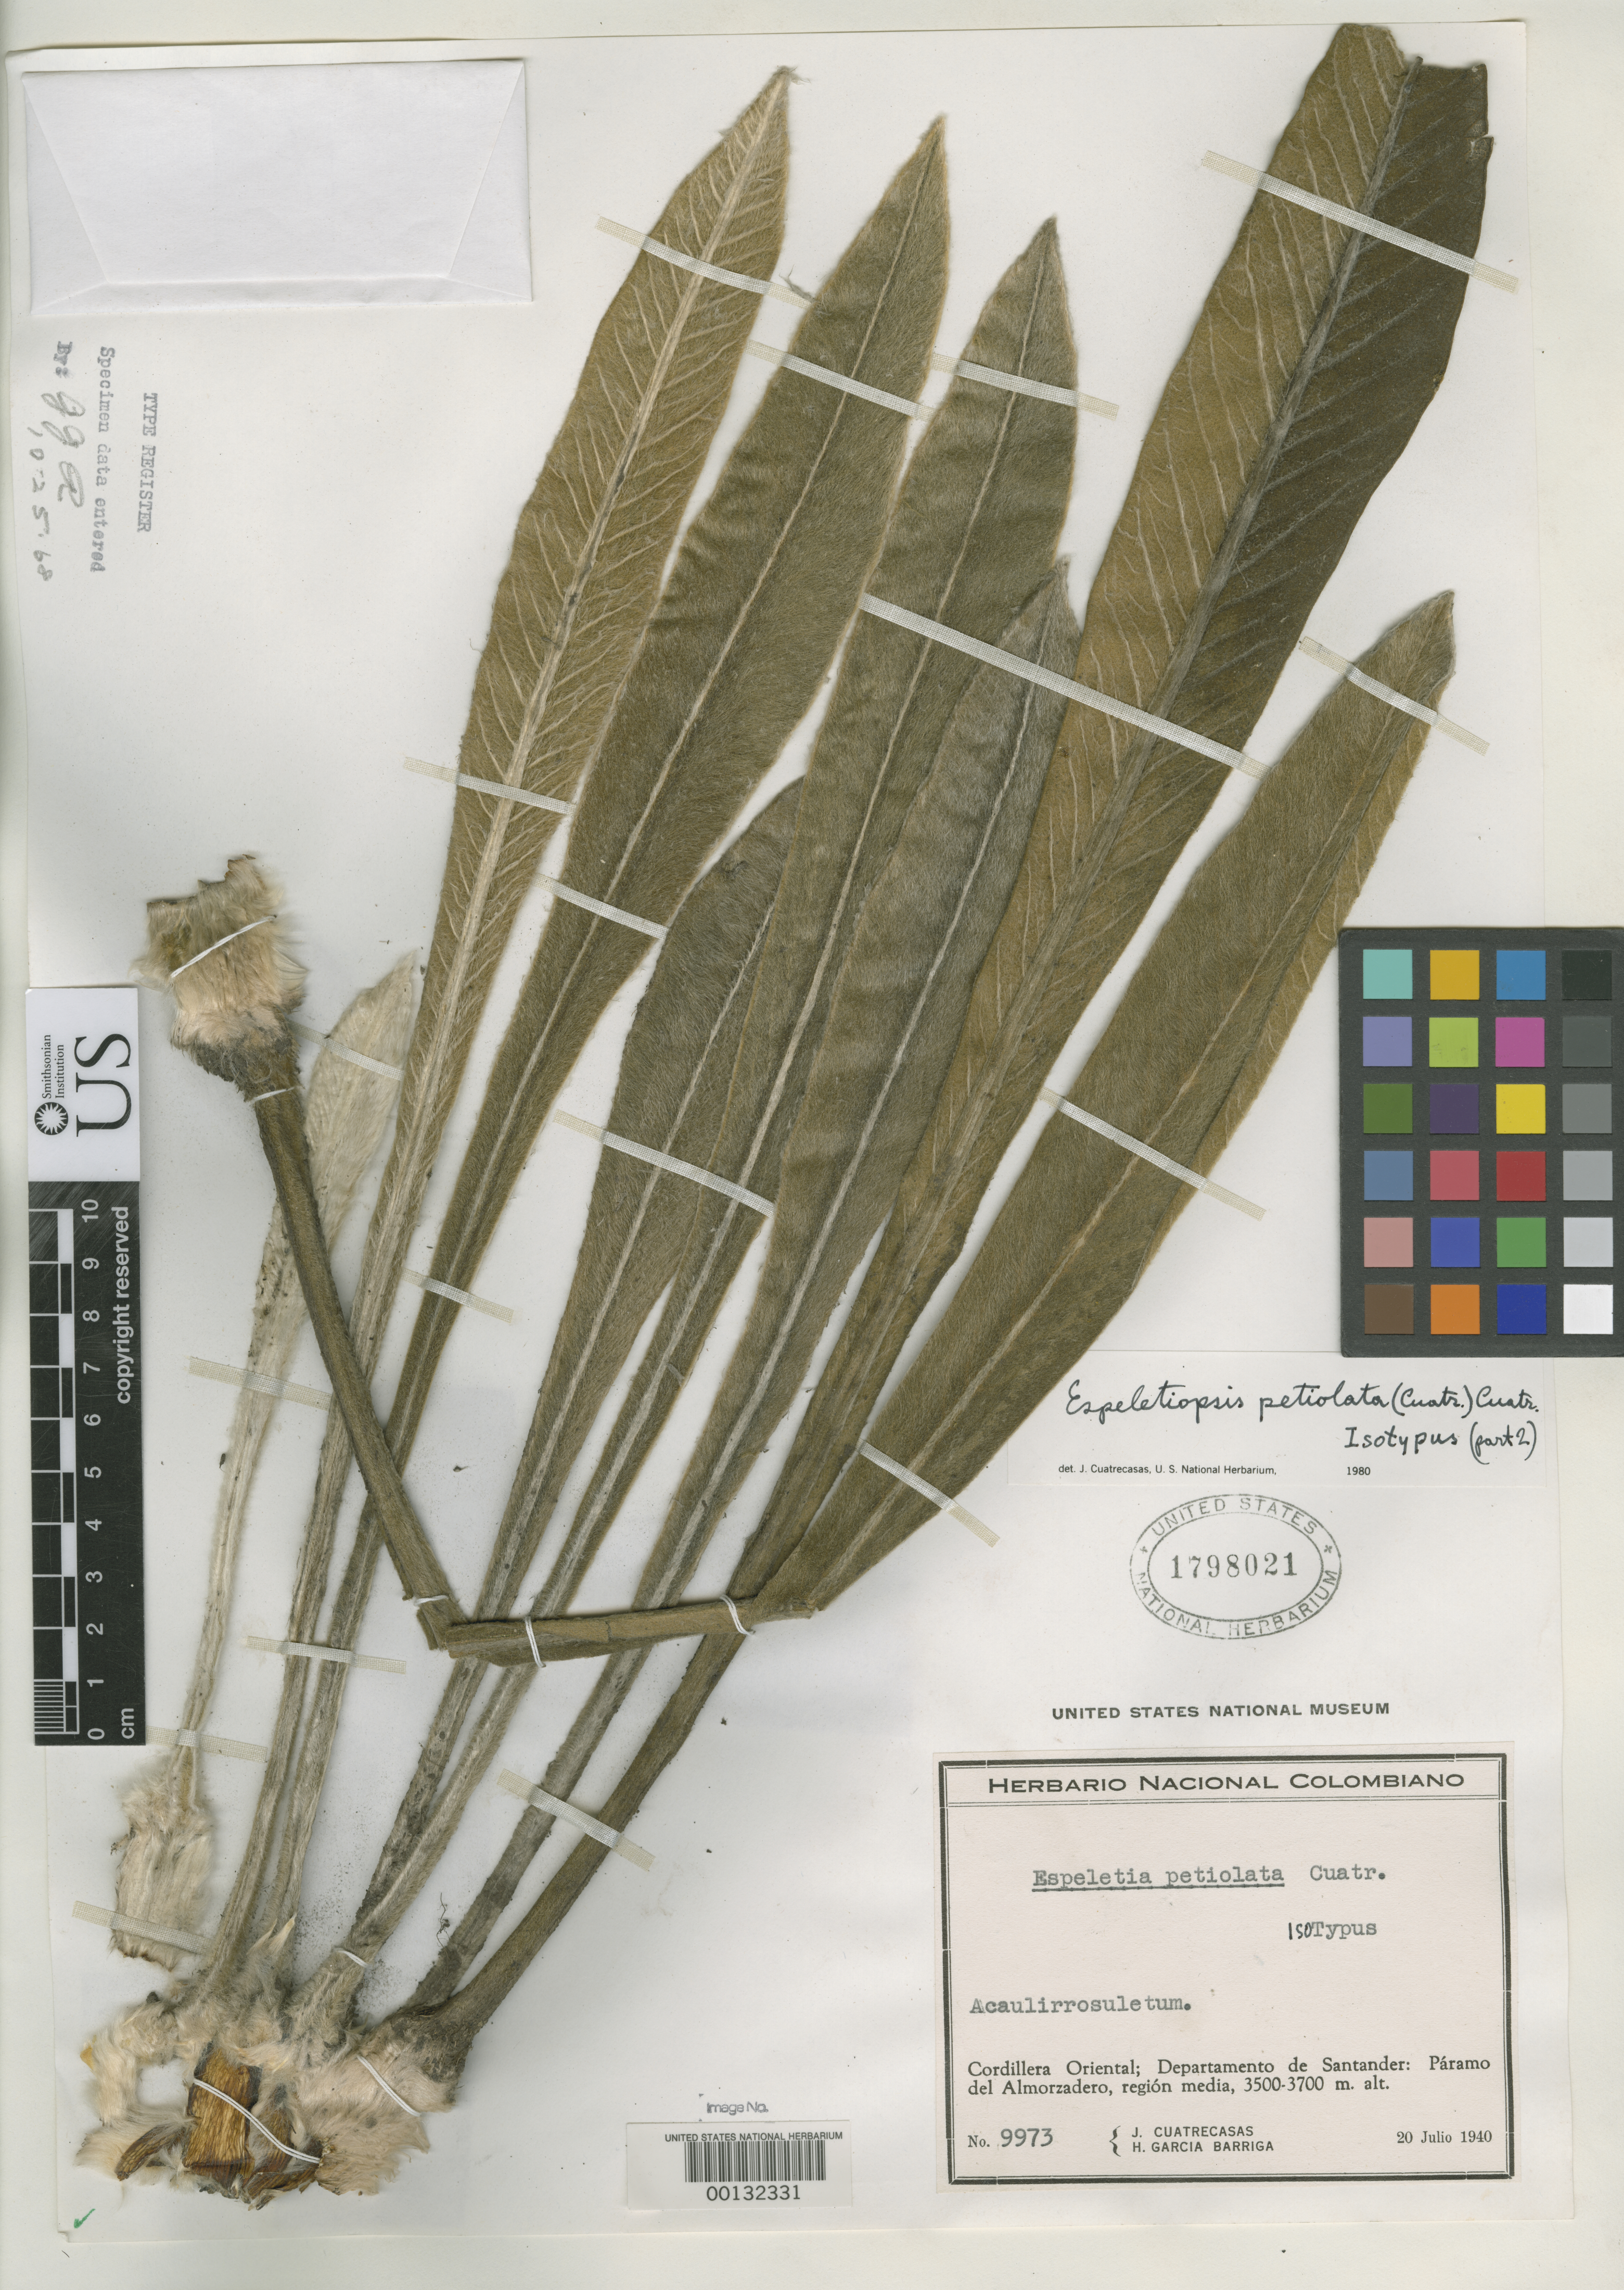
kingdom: Plantae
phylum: Tracheophyta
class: Magnoliopsida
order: Asterales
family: Asteraceae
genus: Espeletia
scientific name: Espeletia petiolata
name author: Cuatrec.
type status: Isotype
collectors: J. Cuatrecasas & H. García Barriga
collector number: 9973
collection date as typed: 20 Jul 1940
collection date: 1940-07-20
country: Colombia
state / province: Santander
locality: Páramo del Almorzadero, Cordillera Oriental.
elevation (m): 3500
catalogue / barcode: US 1798021